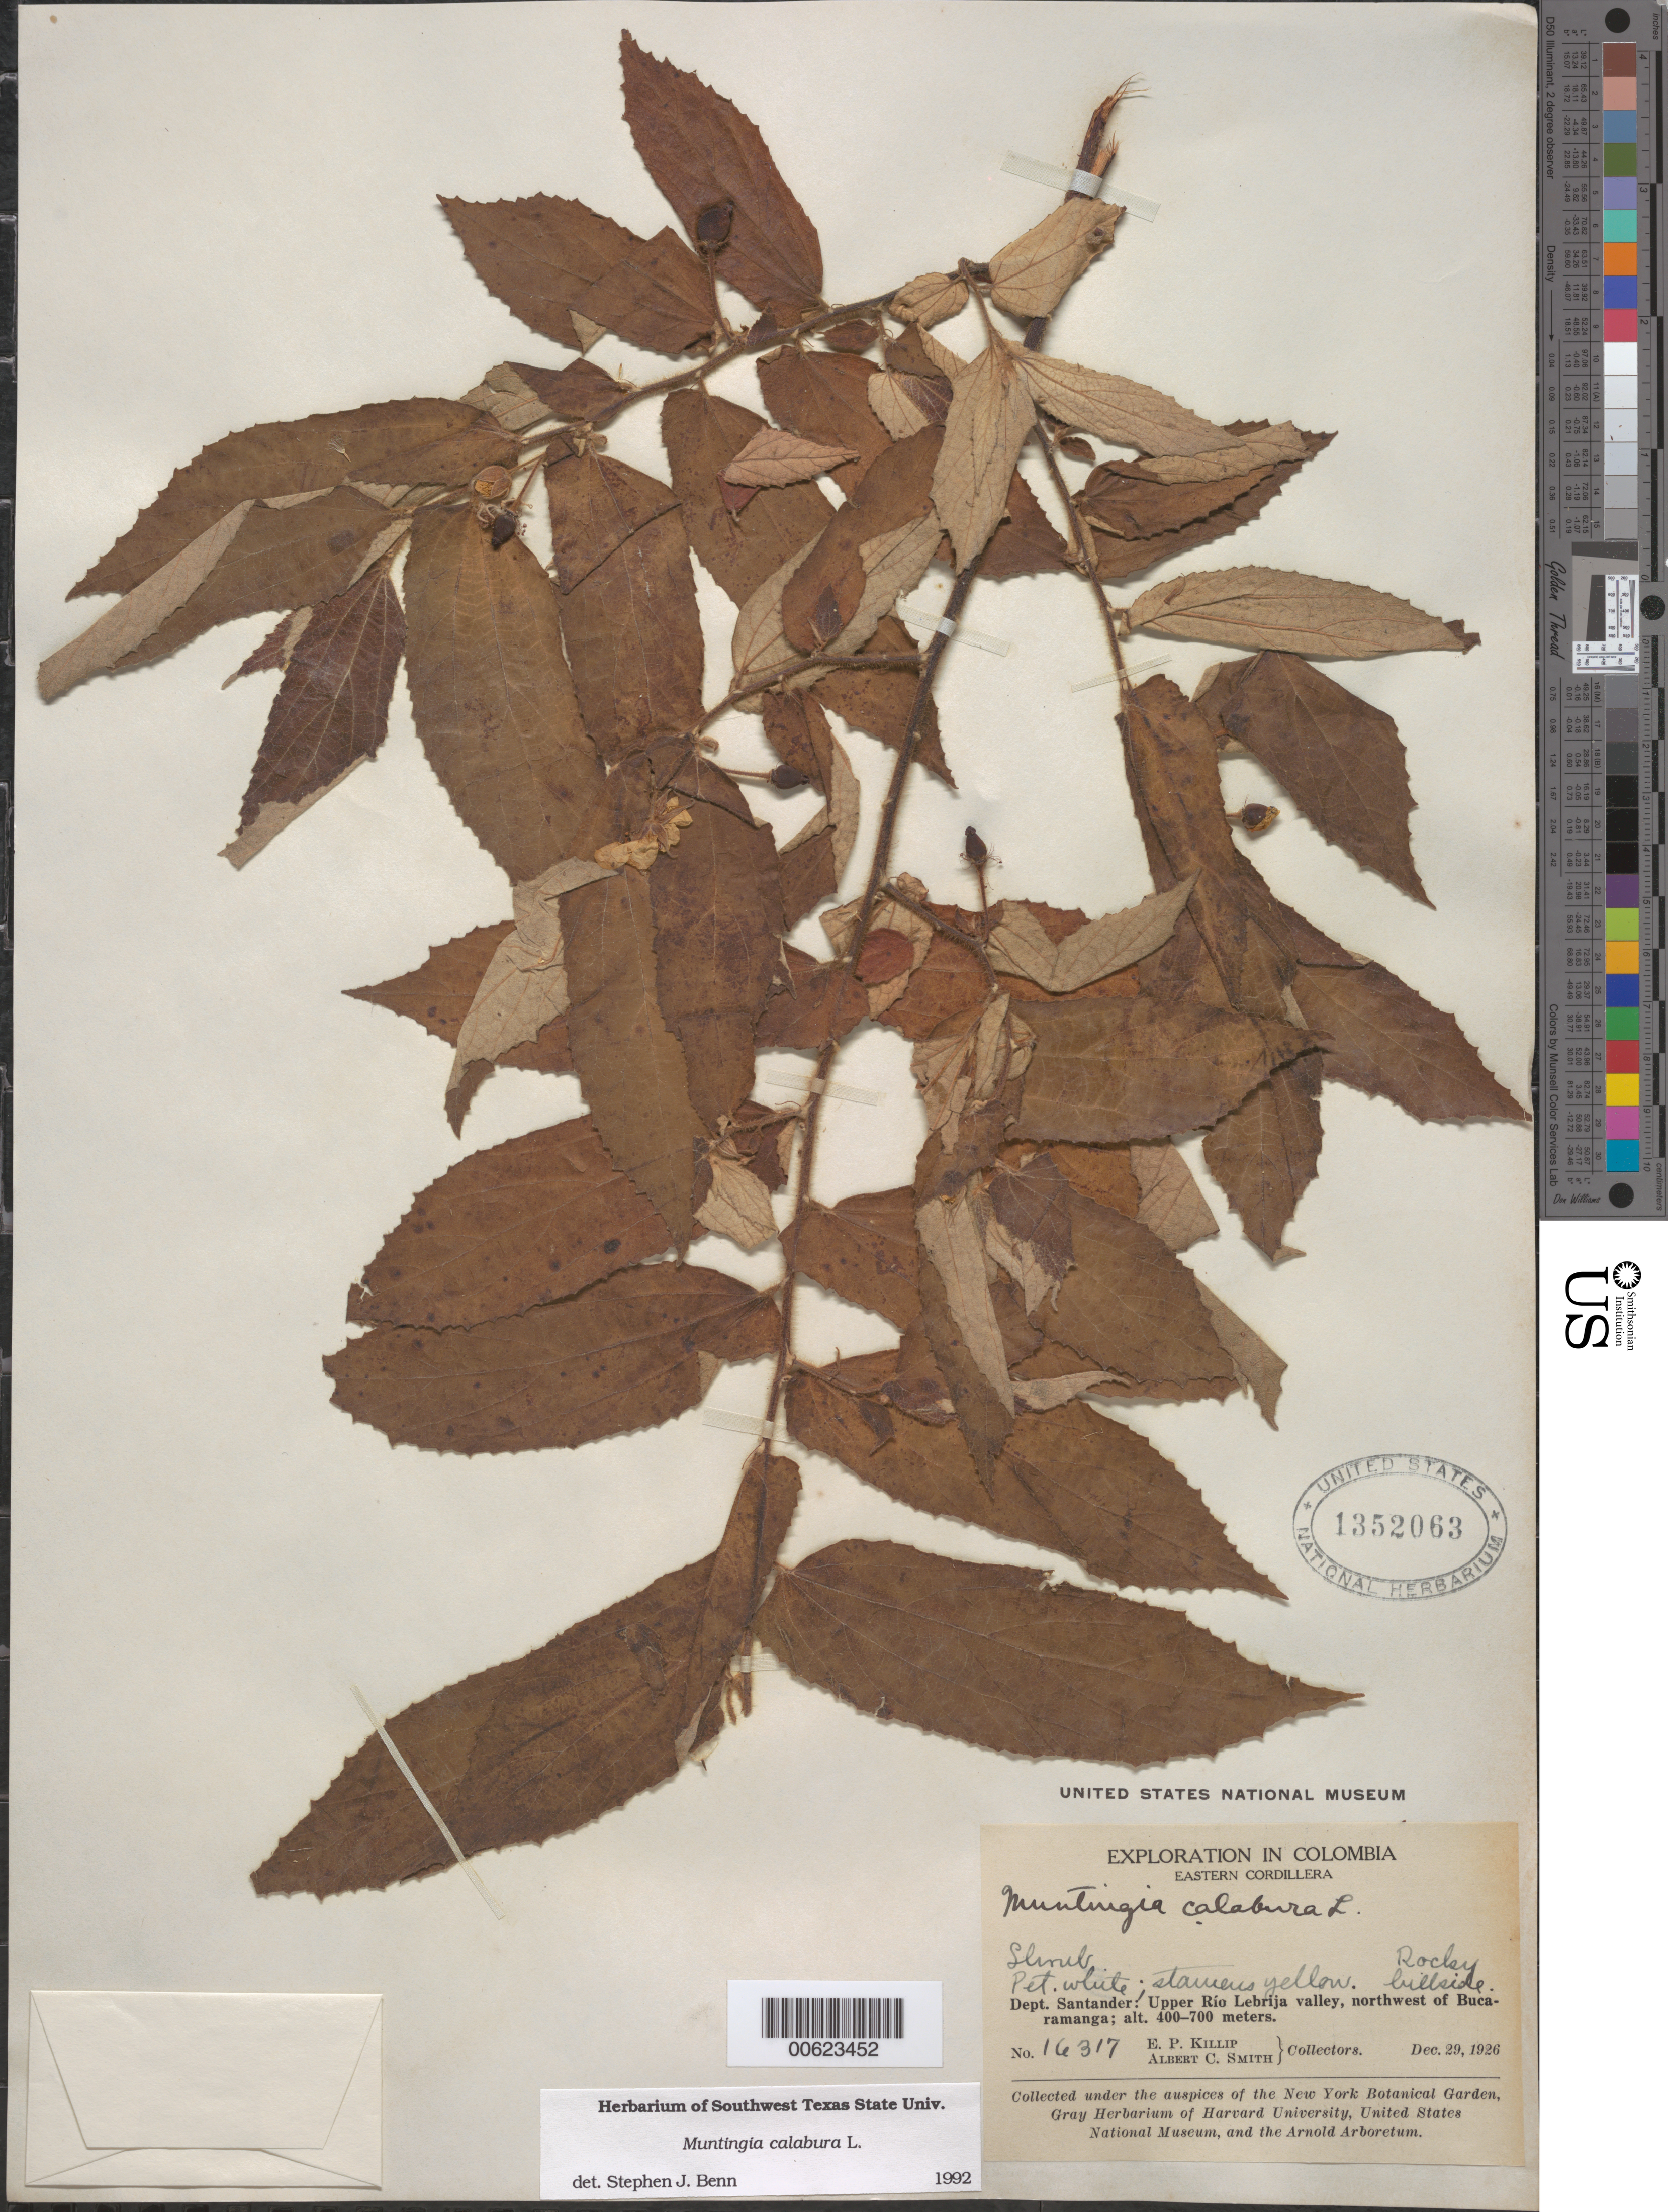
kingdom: Plantae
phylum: Tracheophyta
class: Magnoliopsida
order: Malvales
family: Muntingiaceae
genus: Muntingia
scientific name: Muntingia calabura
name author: L.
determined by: Benn, S. J.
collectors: E. P. Killip & A. C. Smith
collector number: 16317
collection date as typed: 29 Dec 1926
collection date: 1926-12-29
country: Colombia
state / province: Santander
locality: Upper Río Lebrija Valley, NW of Bucaramanga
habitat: Rocky hillside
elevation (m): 400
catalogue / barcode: US 1352063